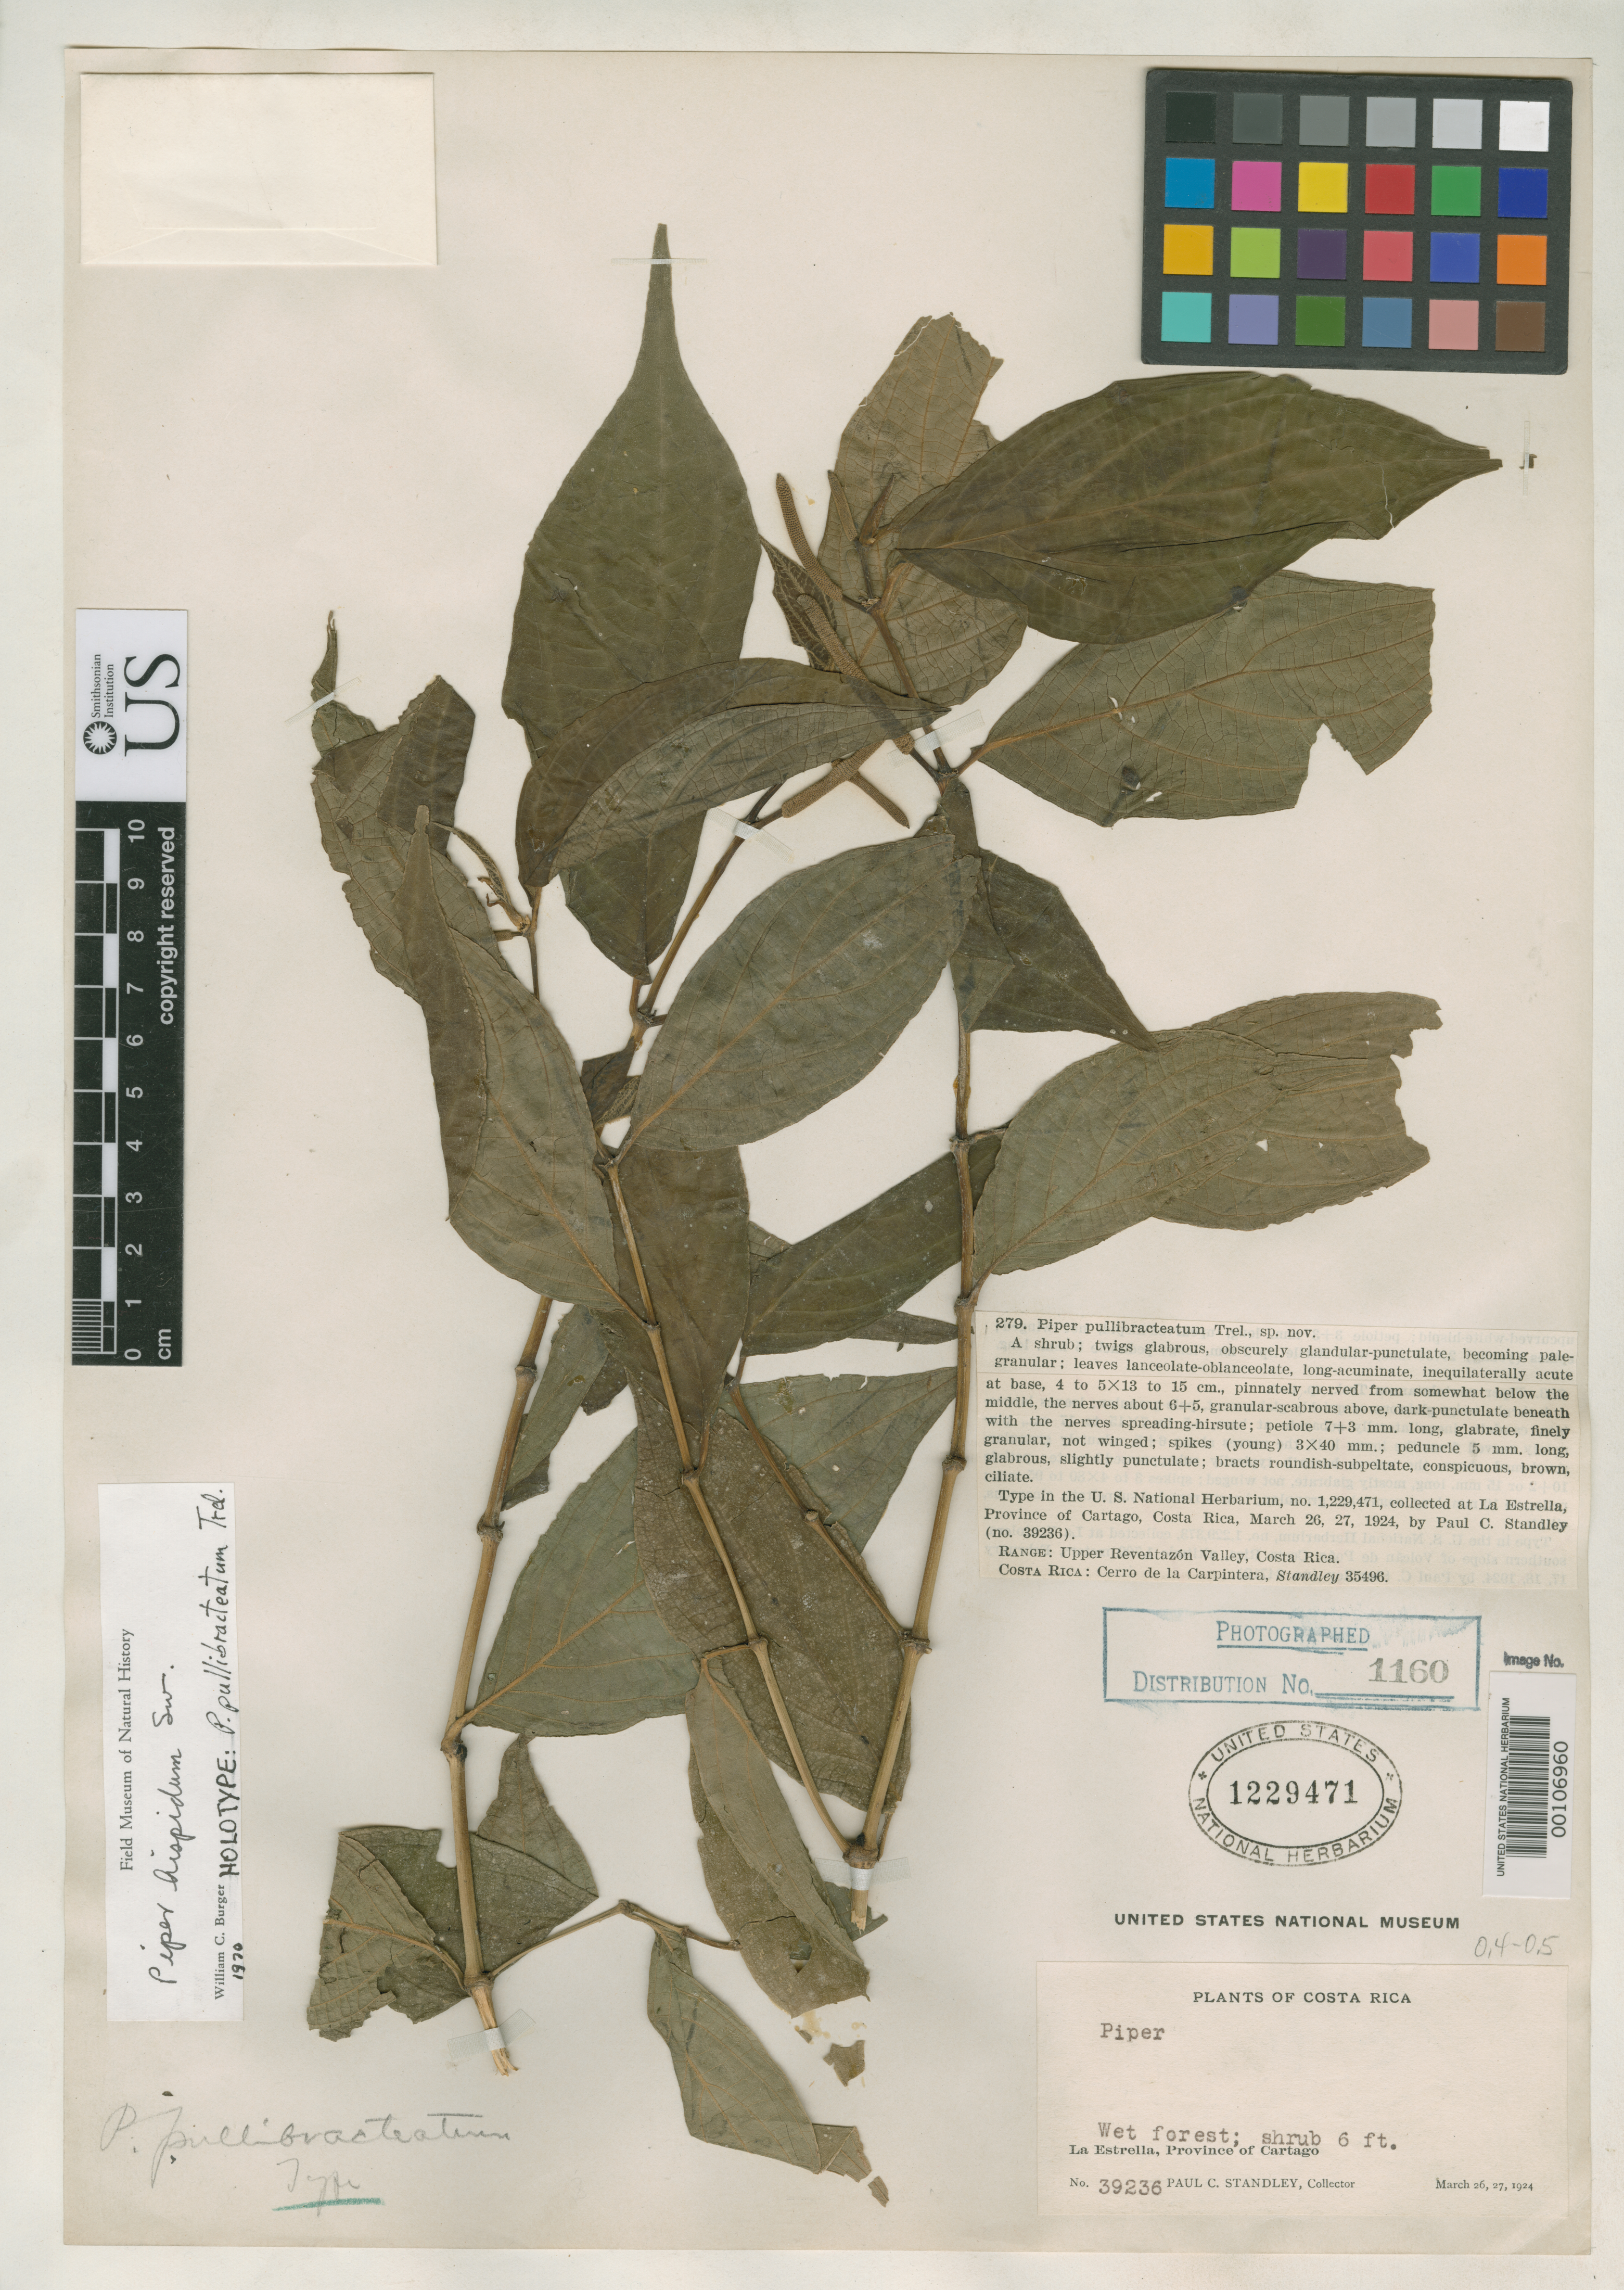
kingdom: Plantae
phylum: Tracheophyta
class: Magnoliopsida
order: Piperales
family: Piperaceae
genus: Piper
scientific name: Piper pullibracteatum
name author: Trel.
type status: Holotype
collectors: P. C. Standley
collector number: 39236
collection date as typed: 26 Mar 1924 to 27 Mar 1924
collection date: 1924-03-26/1924-03-27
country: Costa Rica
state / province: Cartago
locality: La Estrella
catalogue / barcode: US 1229471